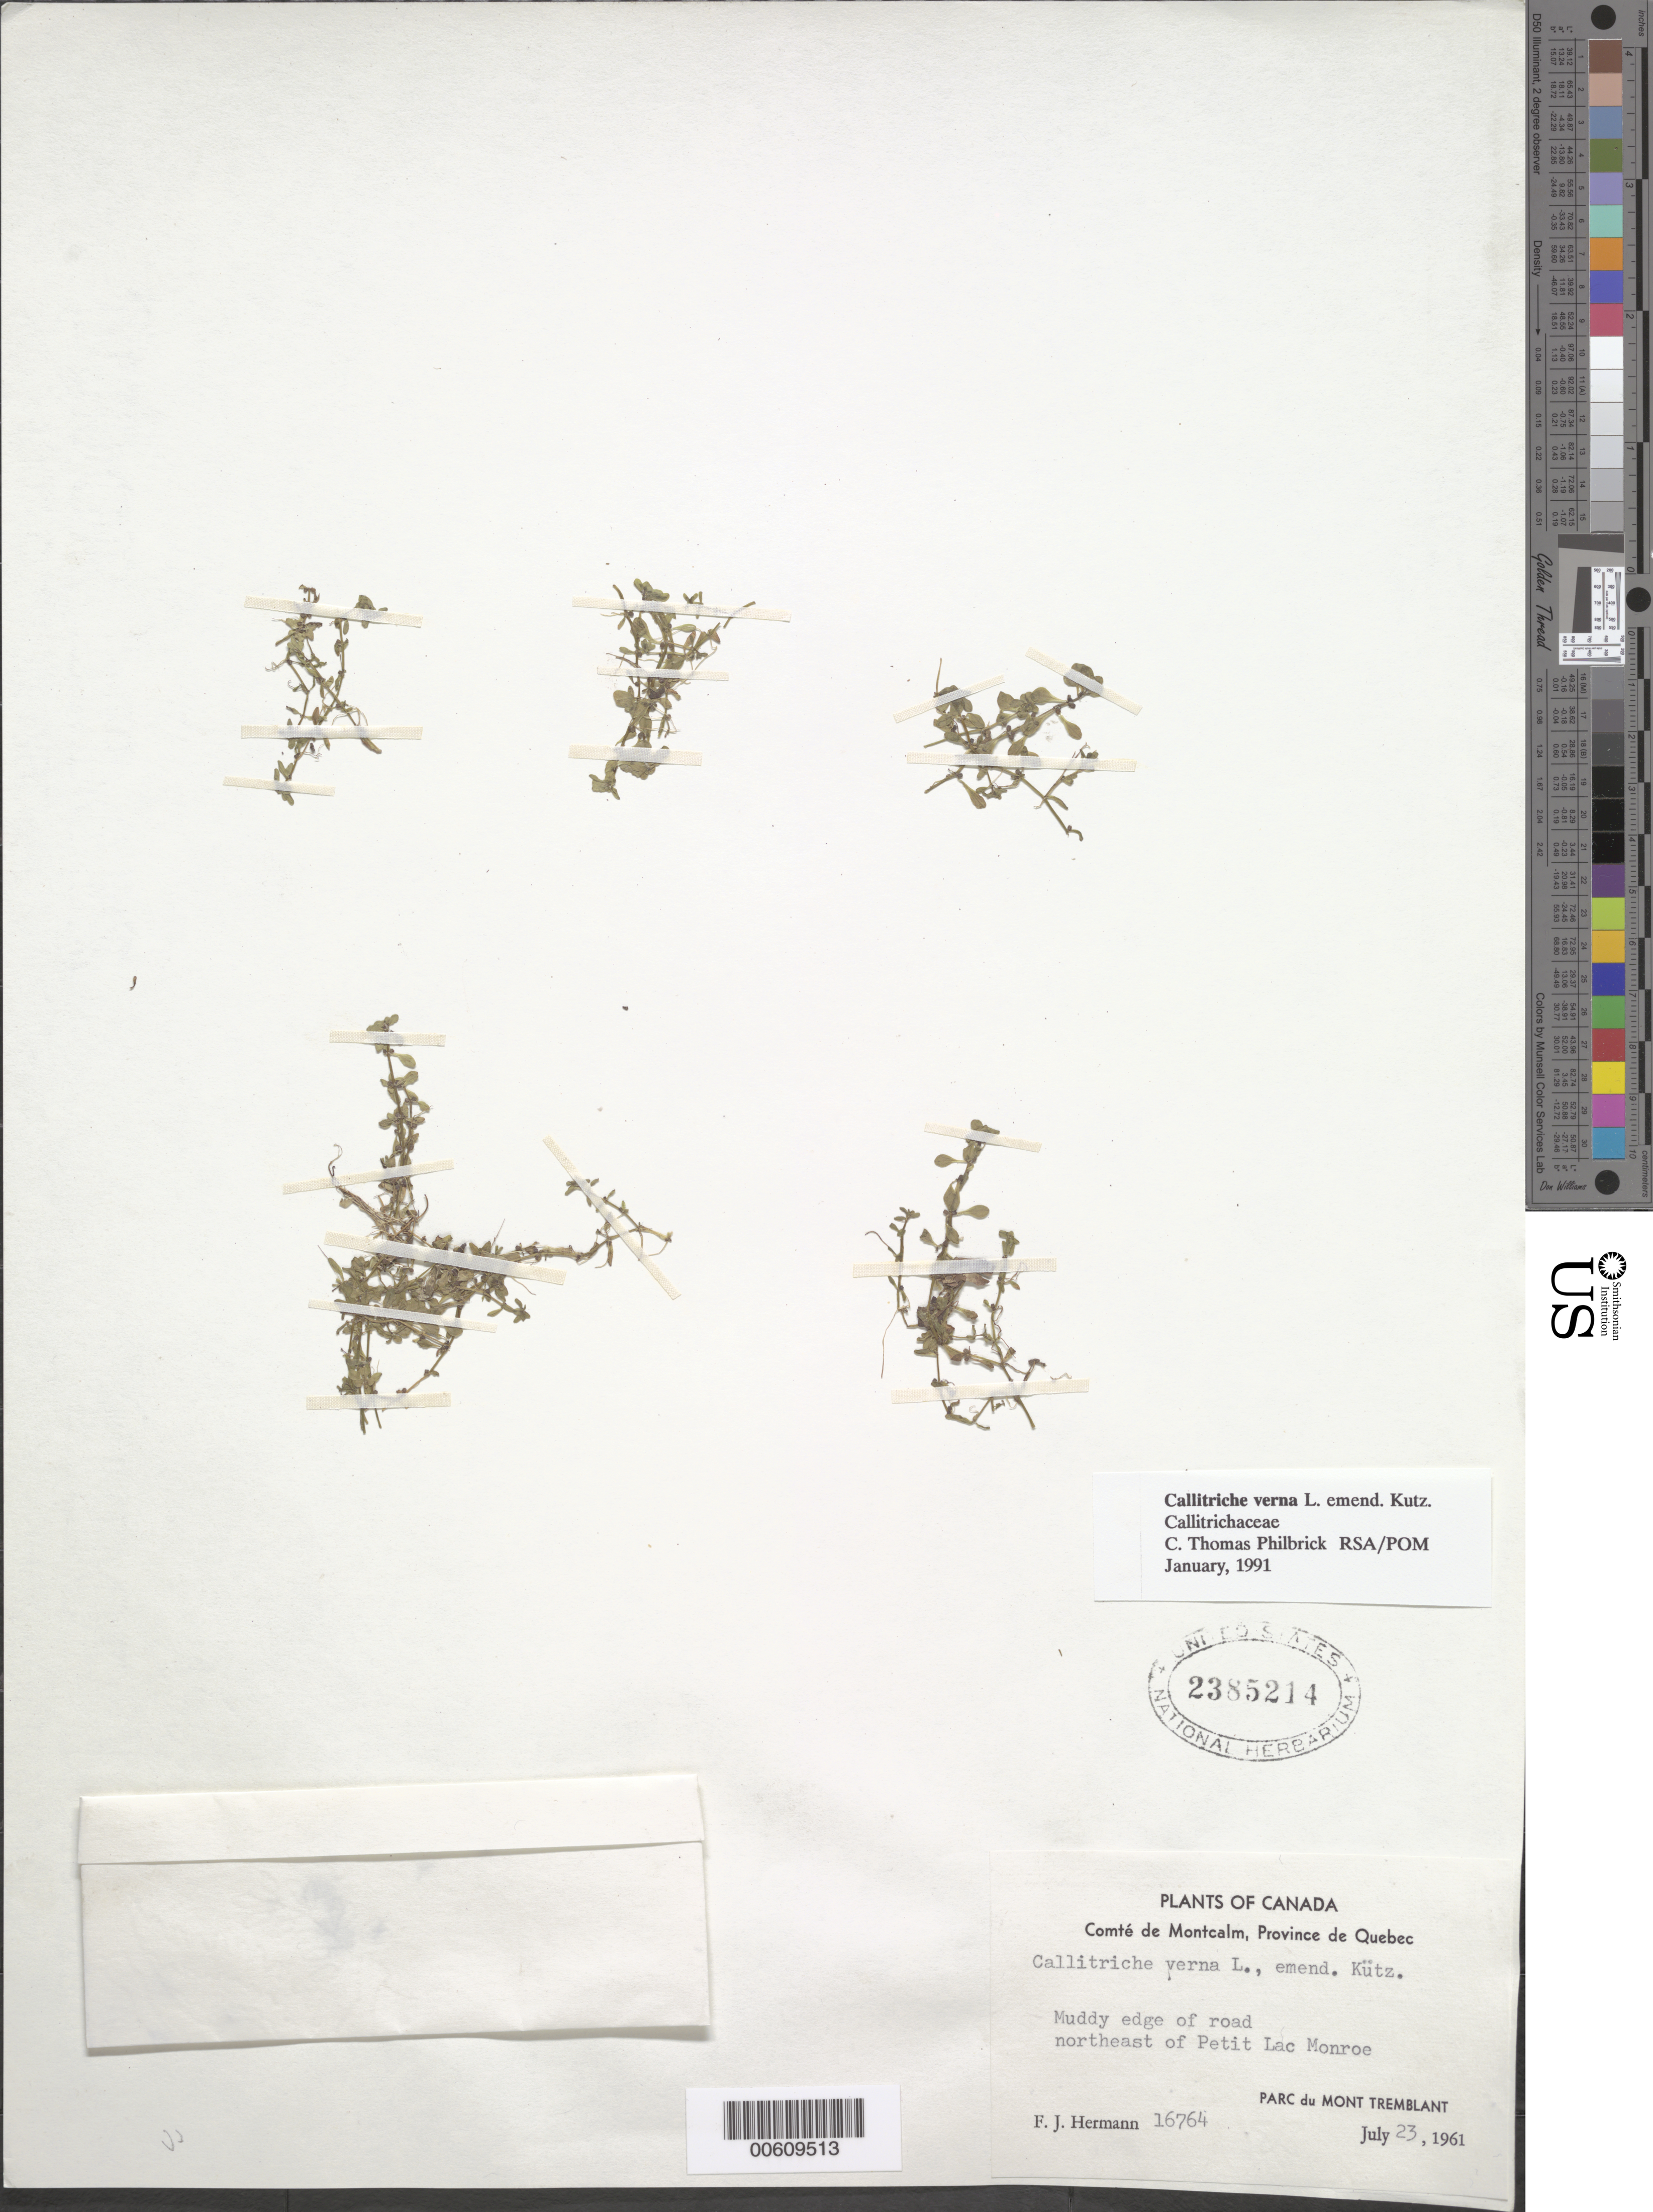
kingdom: Plantae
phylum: Tracheophyta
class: Magnoliopsida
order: Lamiales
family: Plantaginaceae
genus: Callitriche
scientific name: Callitriche verna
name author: L.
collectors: F. J. Hermann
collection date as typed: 23 Jul 1961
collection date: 1961-07-23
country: Canada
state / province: Quebec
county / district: Montcalm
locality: Comte de Montcalm, NE of Petit Lac Monroe, Parc du Mont Tremblant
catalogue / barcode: US 2385214